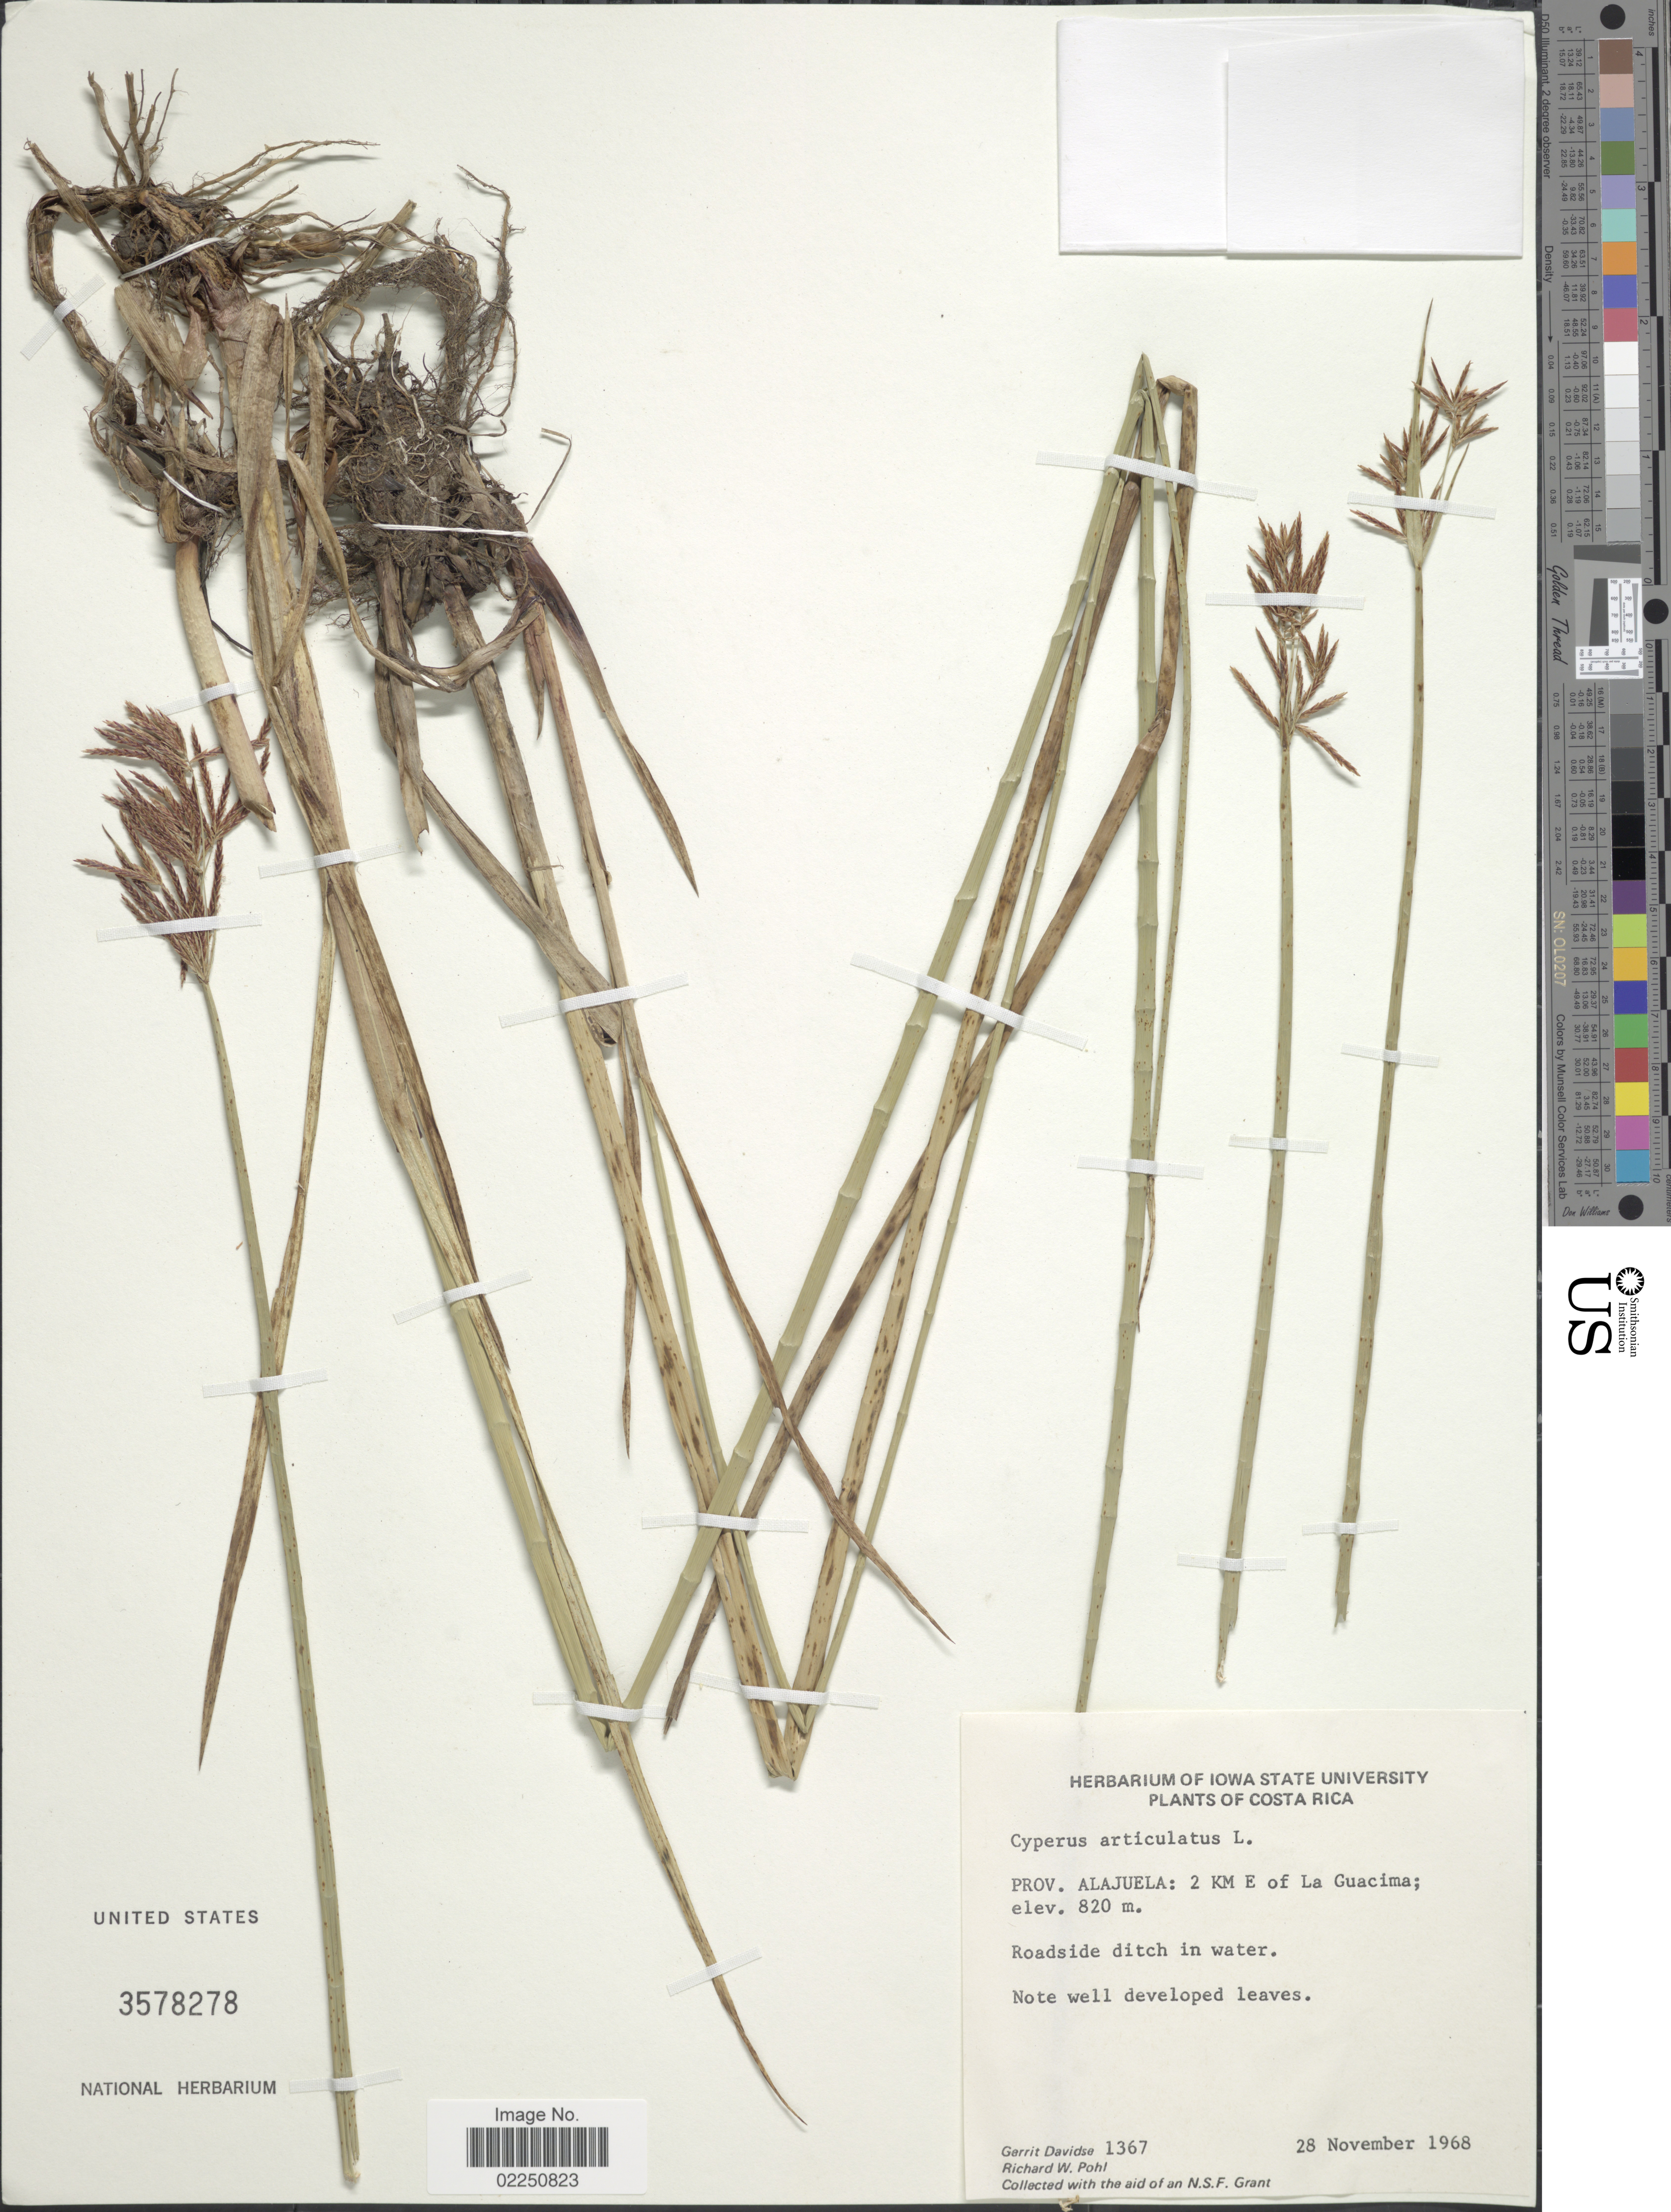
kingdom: Plantae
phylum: Tracheophyta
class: Liliopsida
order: Poales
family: Cyperaceae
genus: Cyperus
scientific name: Cyperus articulatus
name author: L.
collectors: G. Davidse & R. W. Pohl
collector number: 1367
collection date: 1968-11-28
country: Costa Rica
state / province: Alajuela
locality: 2 KM E of La Guacima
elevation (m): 820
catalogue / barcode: US 3578278